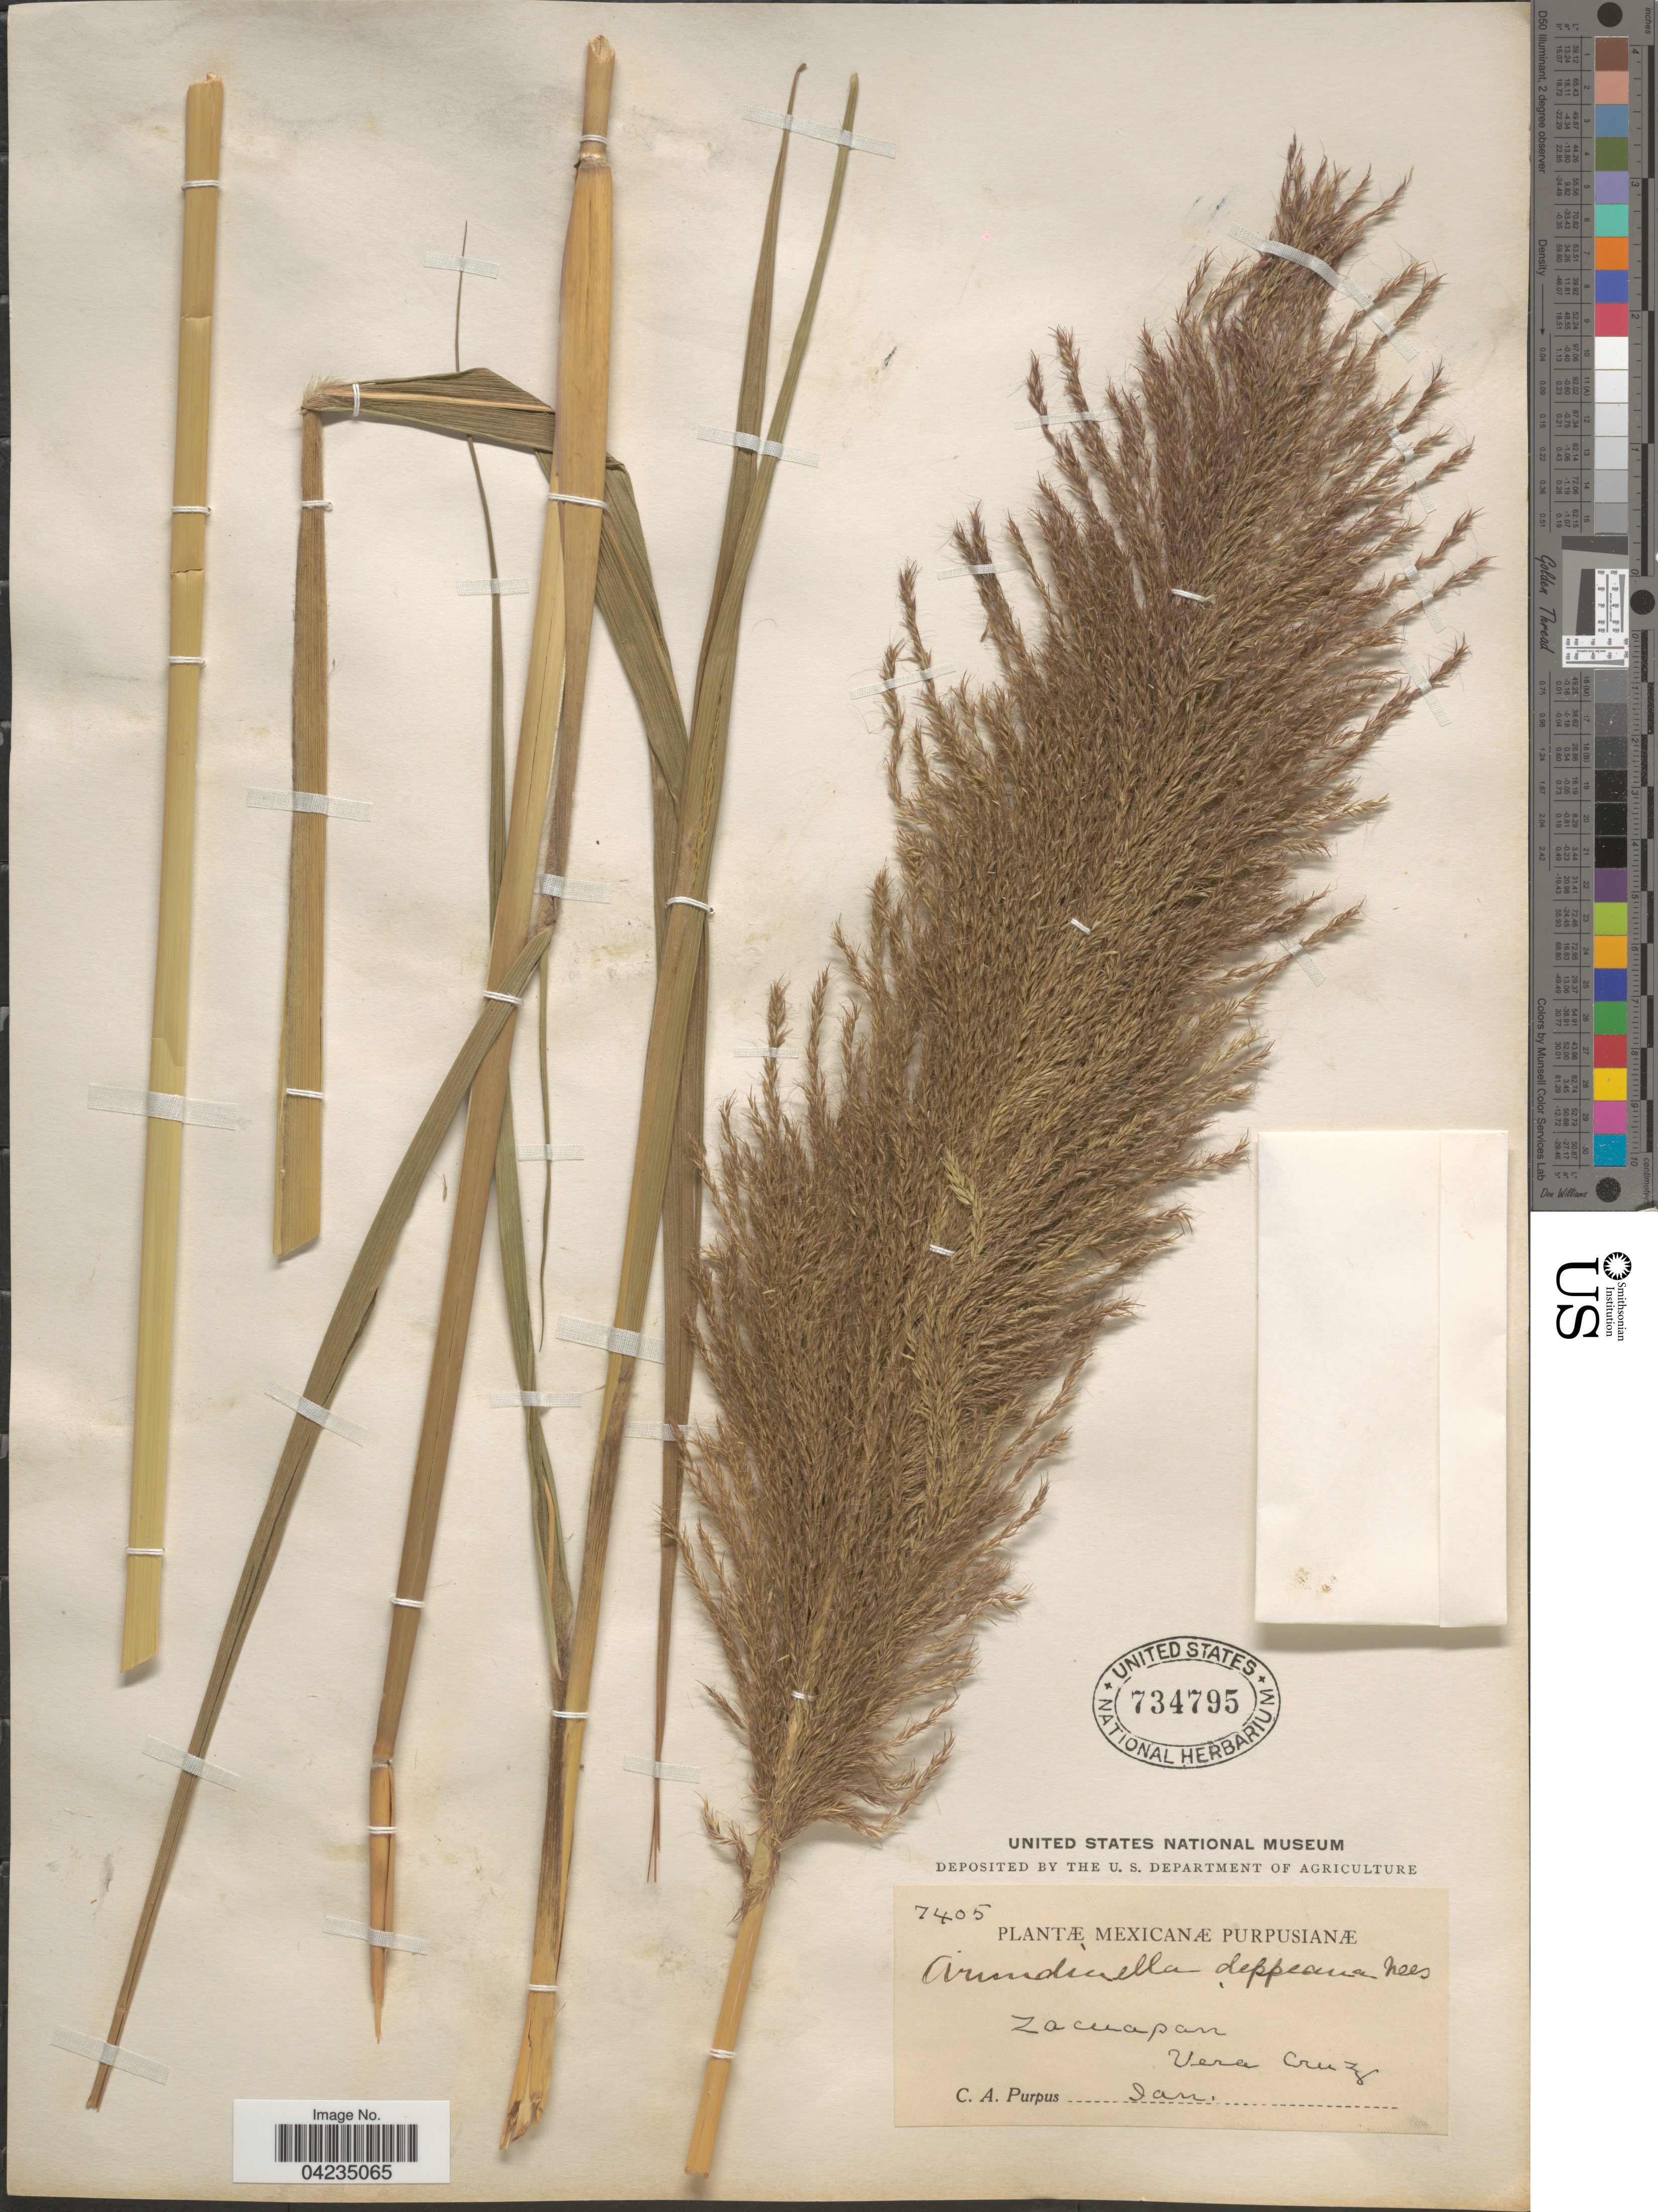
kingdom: Plantae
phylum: Tracheophyta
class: Liliopsida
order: Poales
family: Poaceae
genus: Arundinella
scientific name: Arundinella deppeana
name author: Nees ex Steud.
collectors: C. A. Purpus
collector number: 7405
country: Mexico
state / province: Veracruz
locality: Zacuapan. Vera Cruz.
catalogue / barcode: US 734795